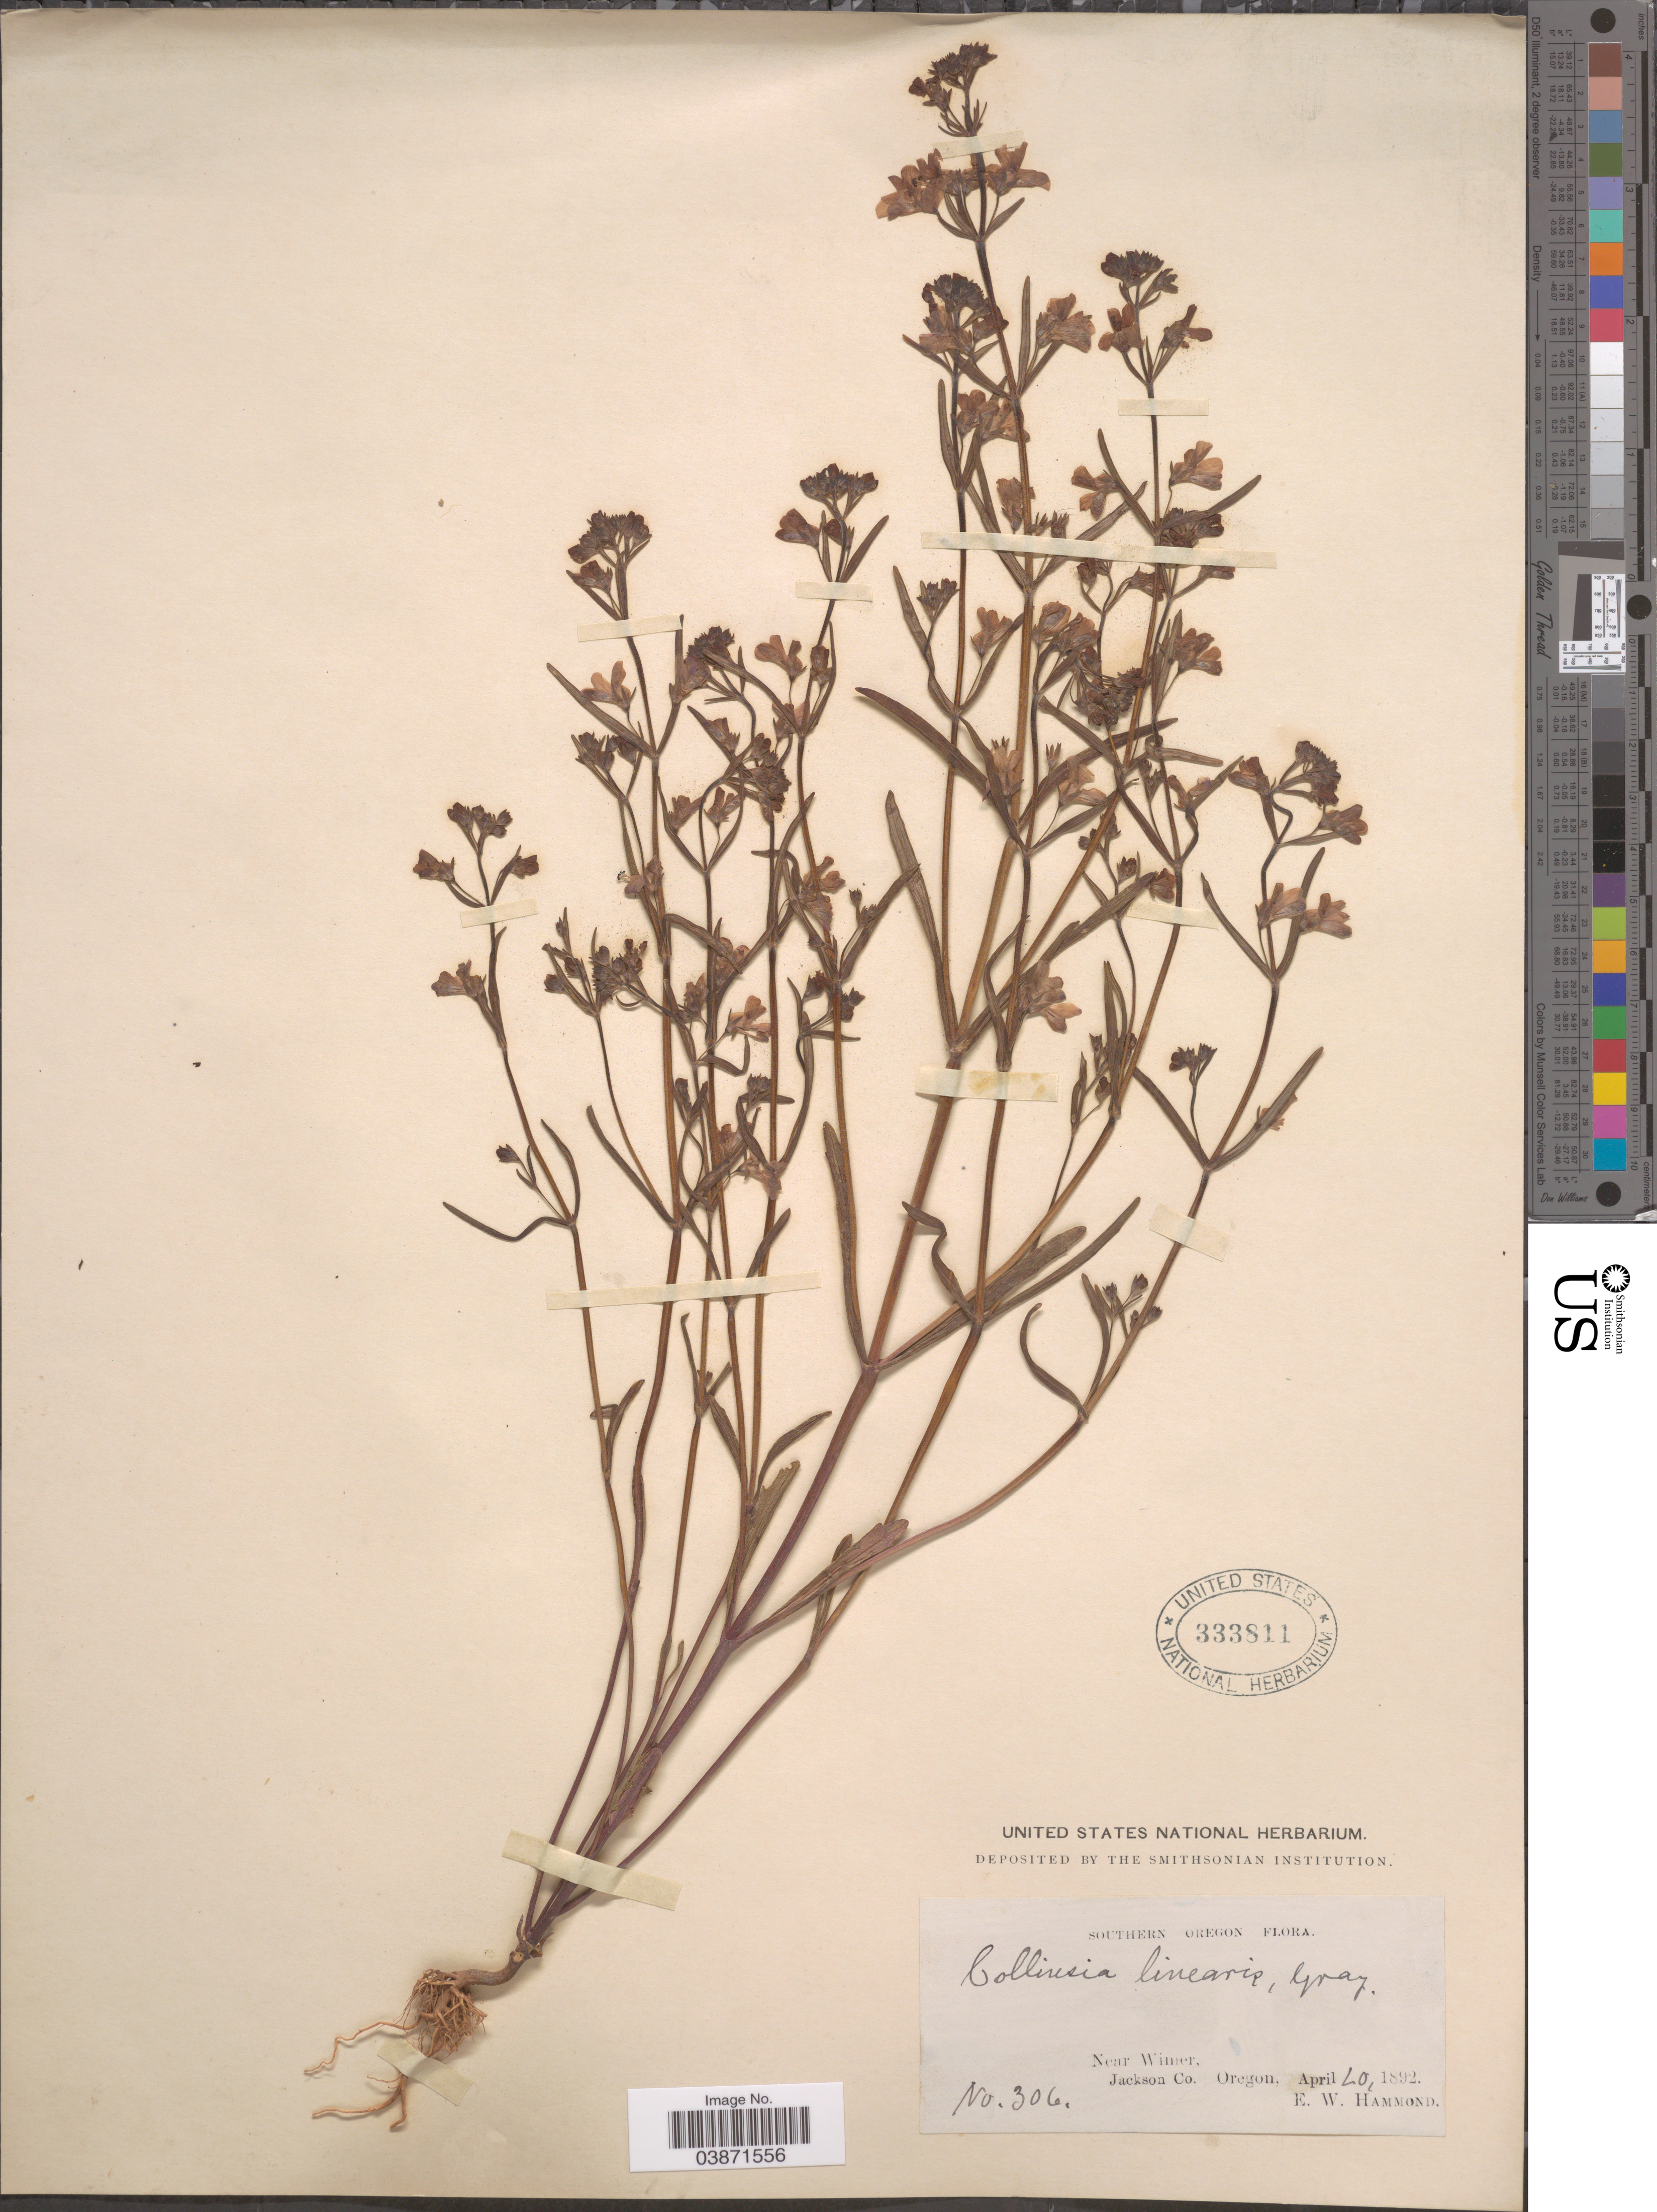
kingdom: Plantae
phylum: Tracheophyta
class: Magnoliopsida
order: Lamiales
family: Plantaginaceae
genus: Collinsia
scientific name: Collinsia rattanii var. linearis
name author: (A. Gray) Newsom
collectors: E. Hammond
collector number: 306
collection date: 1892-04-20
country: United States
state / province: Oregon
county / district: Jackson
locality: Southern Oregon. Near Wimer, Jackson Co.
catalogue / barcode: US 333811